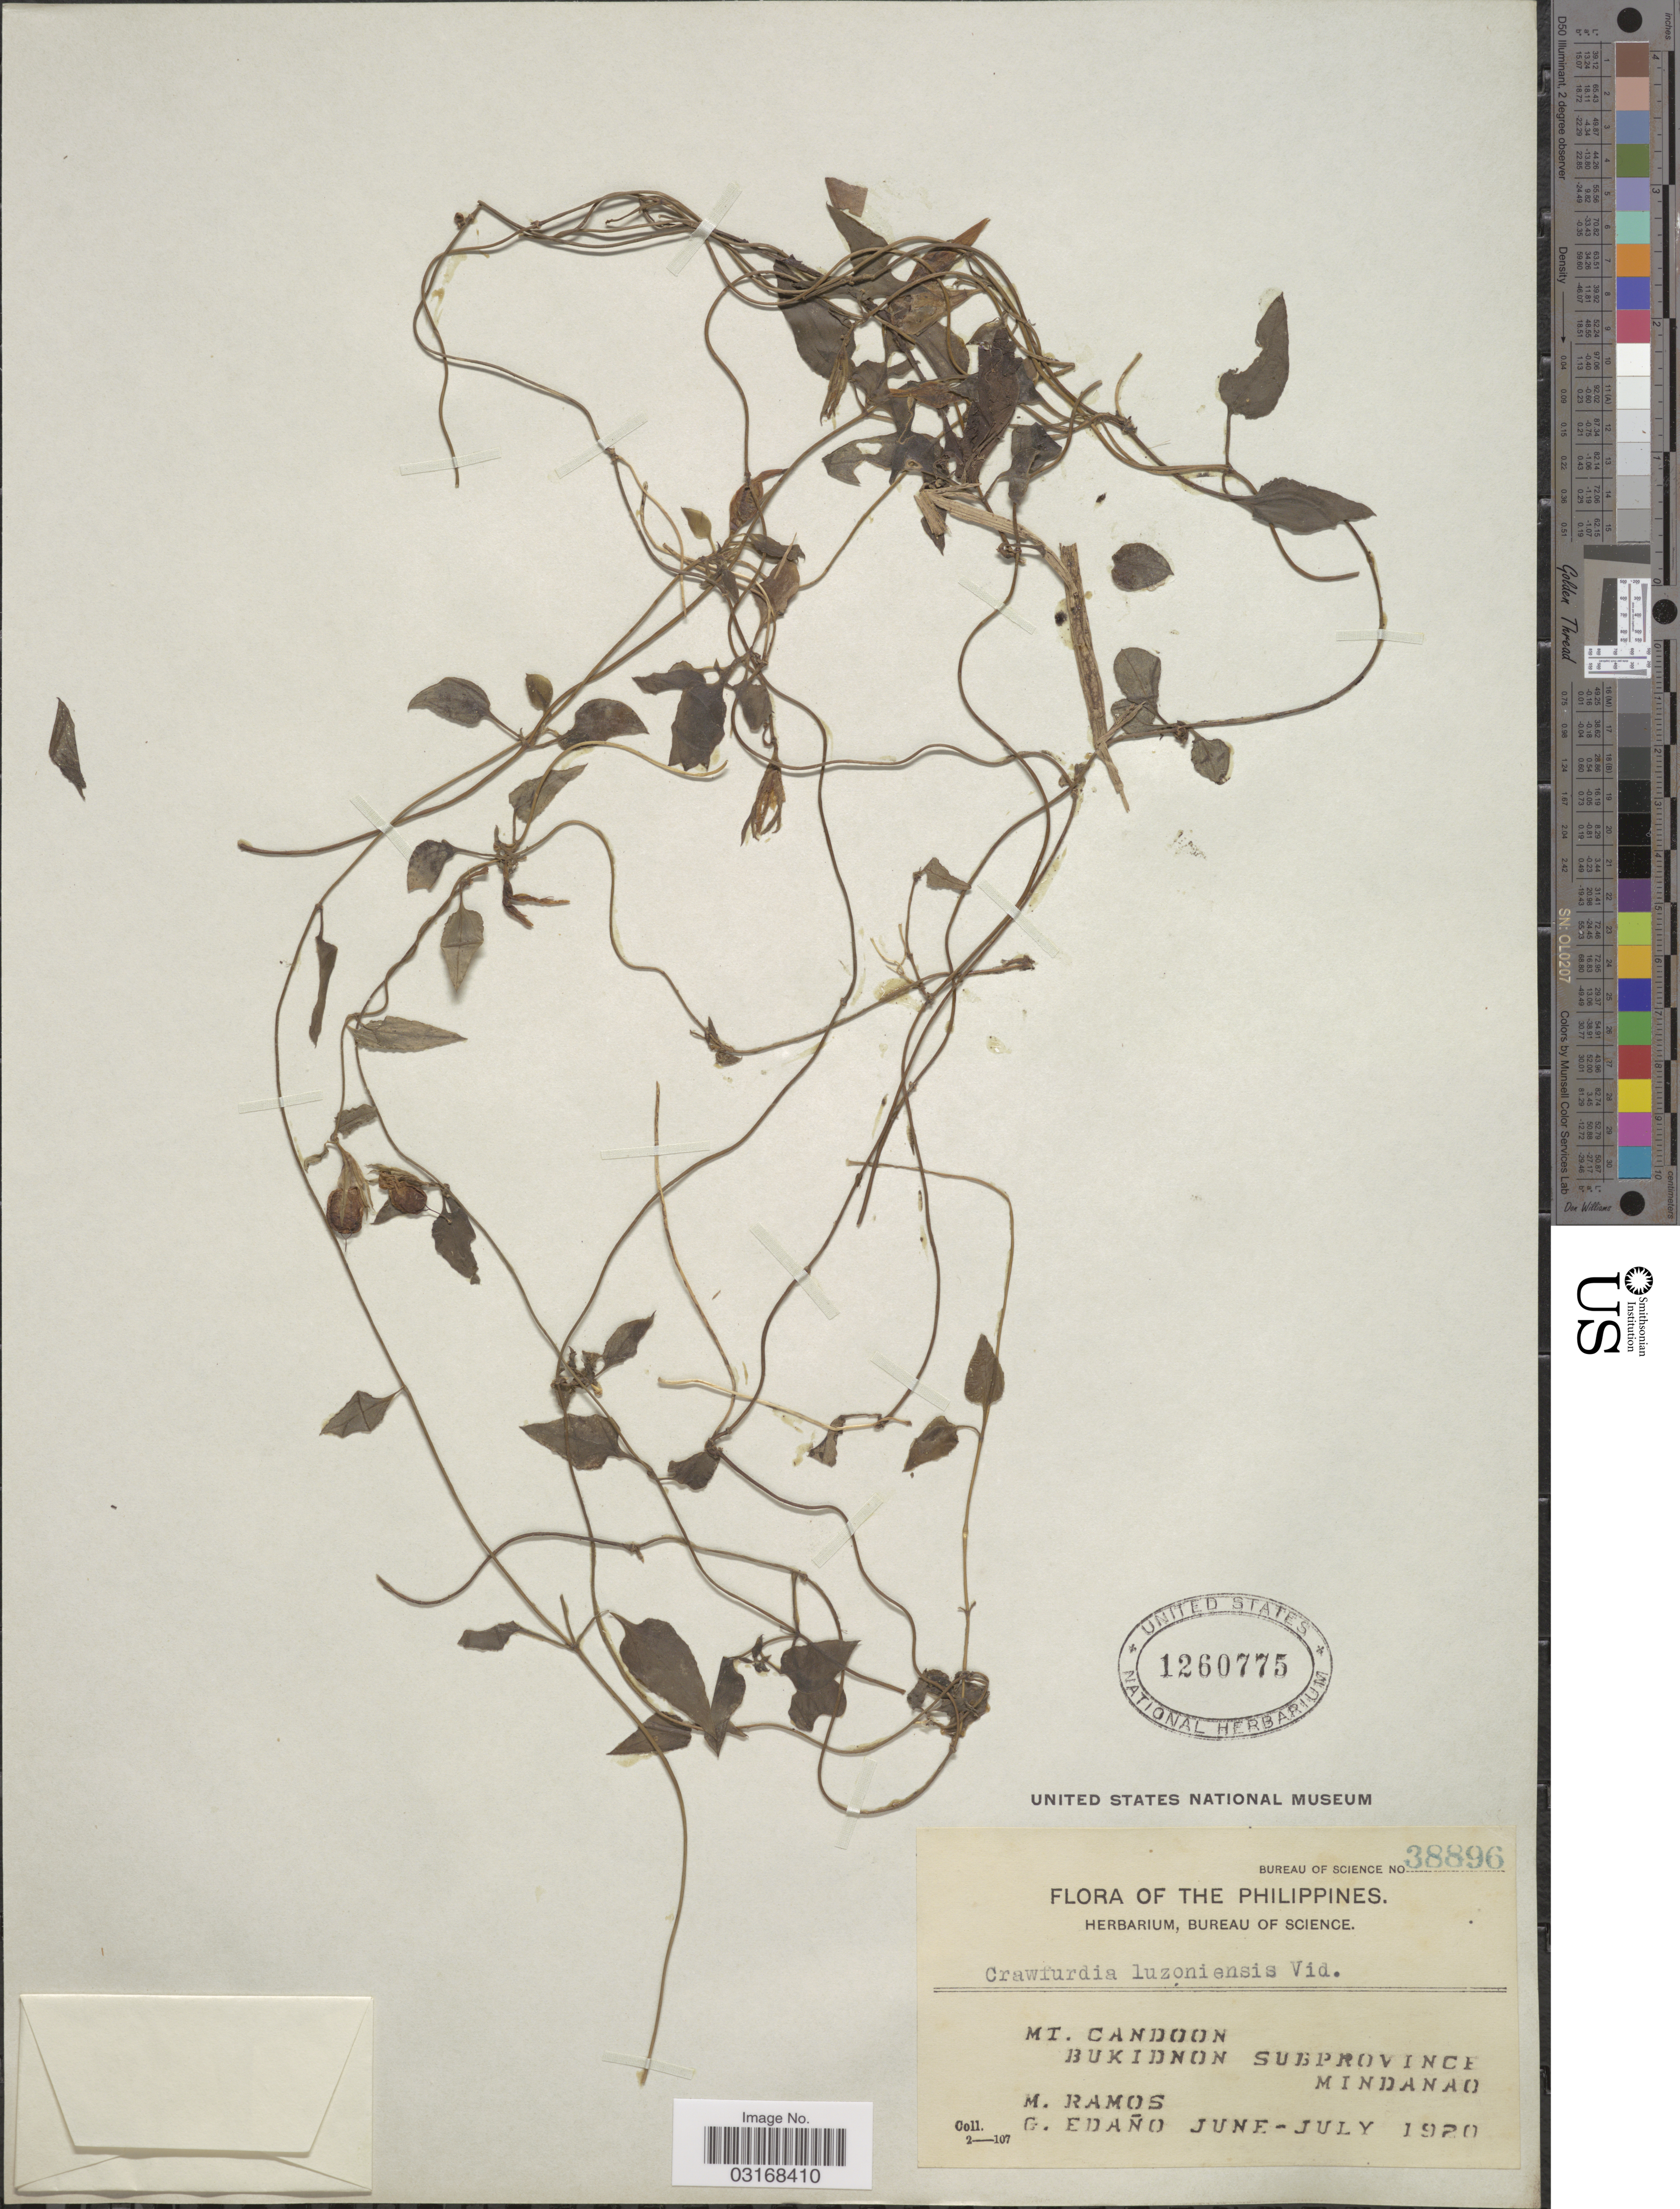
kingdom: Plantae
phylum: Tracheophyta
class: Magnoliopsida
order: Gentianales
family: Gentianaceae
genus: Crawfurdia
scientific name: Crawfurdia luzonensis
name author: Vidal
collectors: M. Ramos & G. Edaño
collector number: Bureau of Science 38896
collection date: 1920-06/1920-07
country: Philippines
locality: Mt. Candoon. Bukidnon Subprovince. Mindanao.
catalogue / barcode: US 1260775